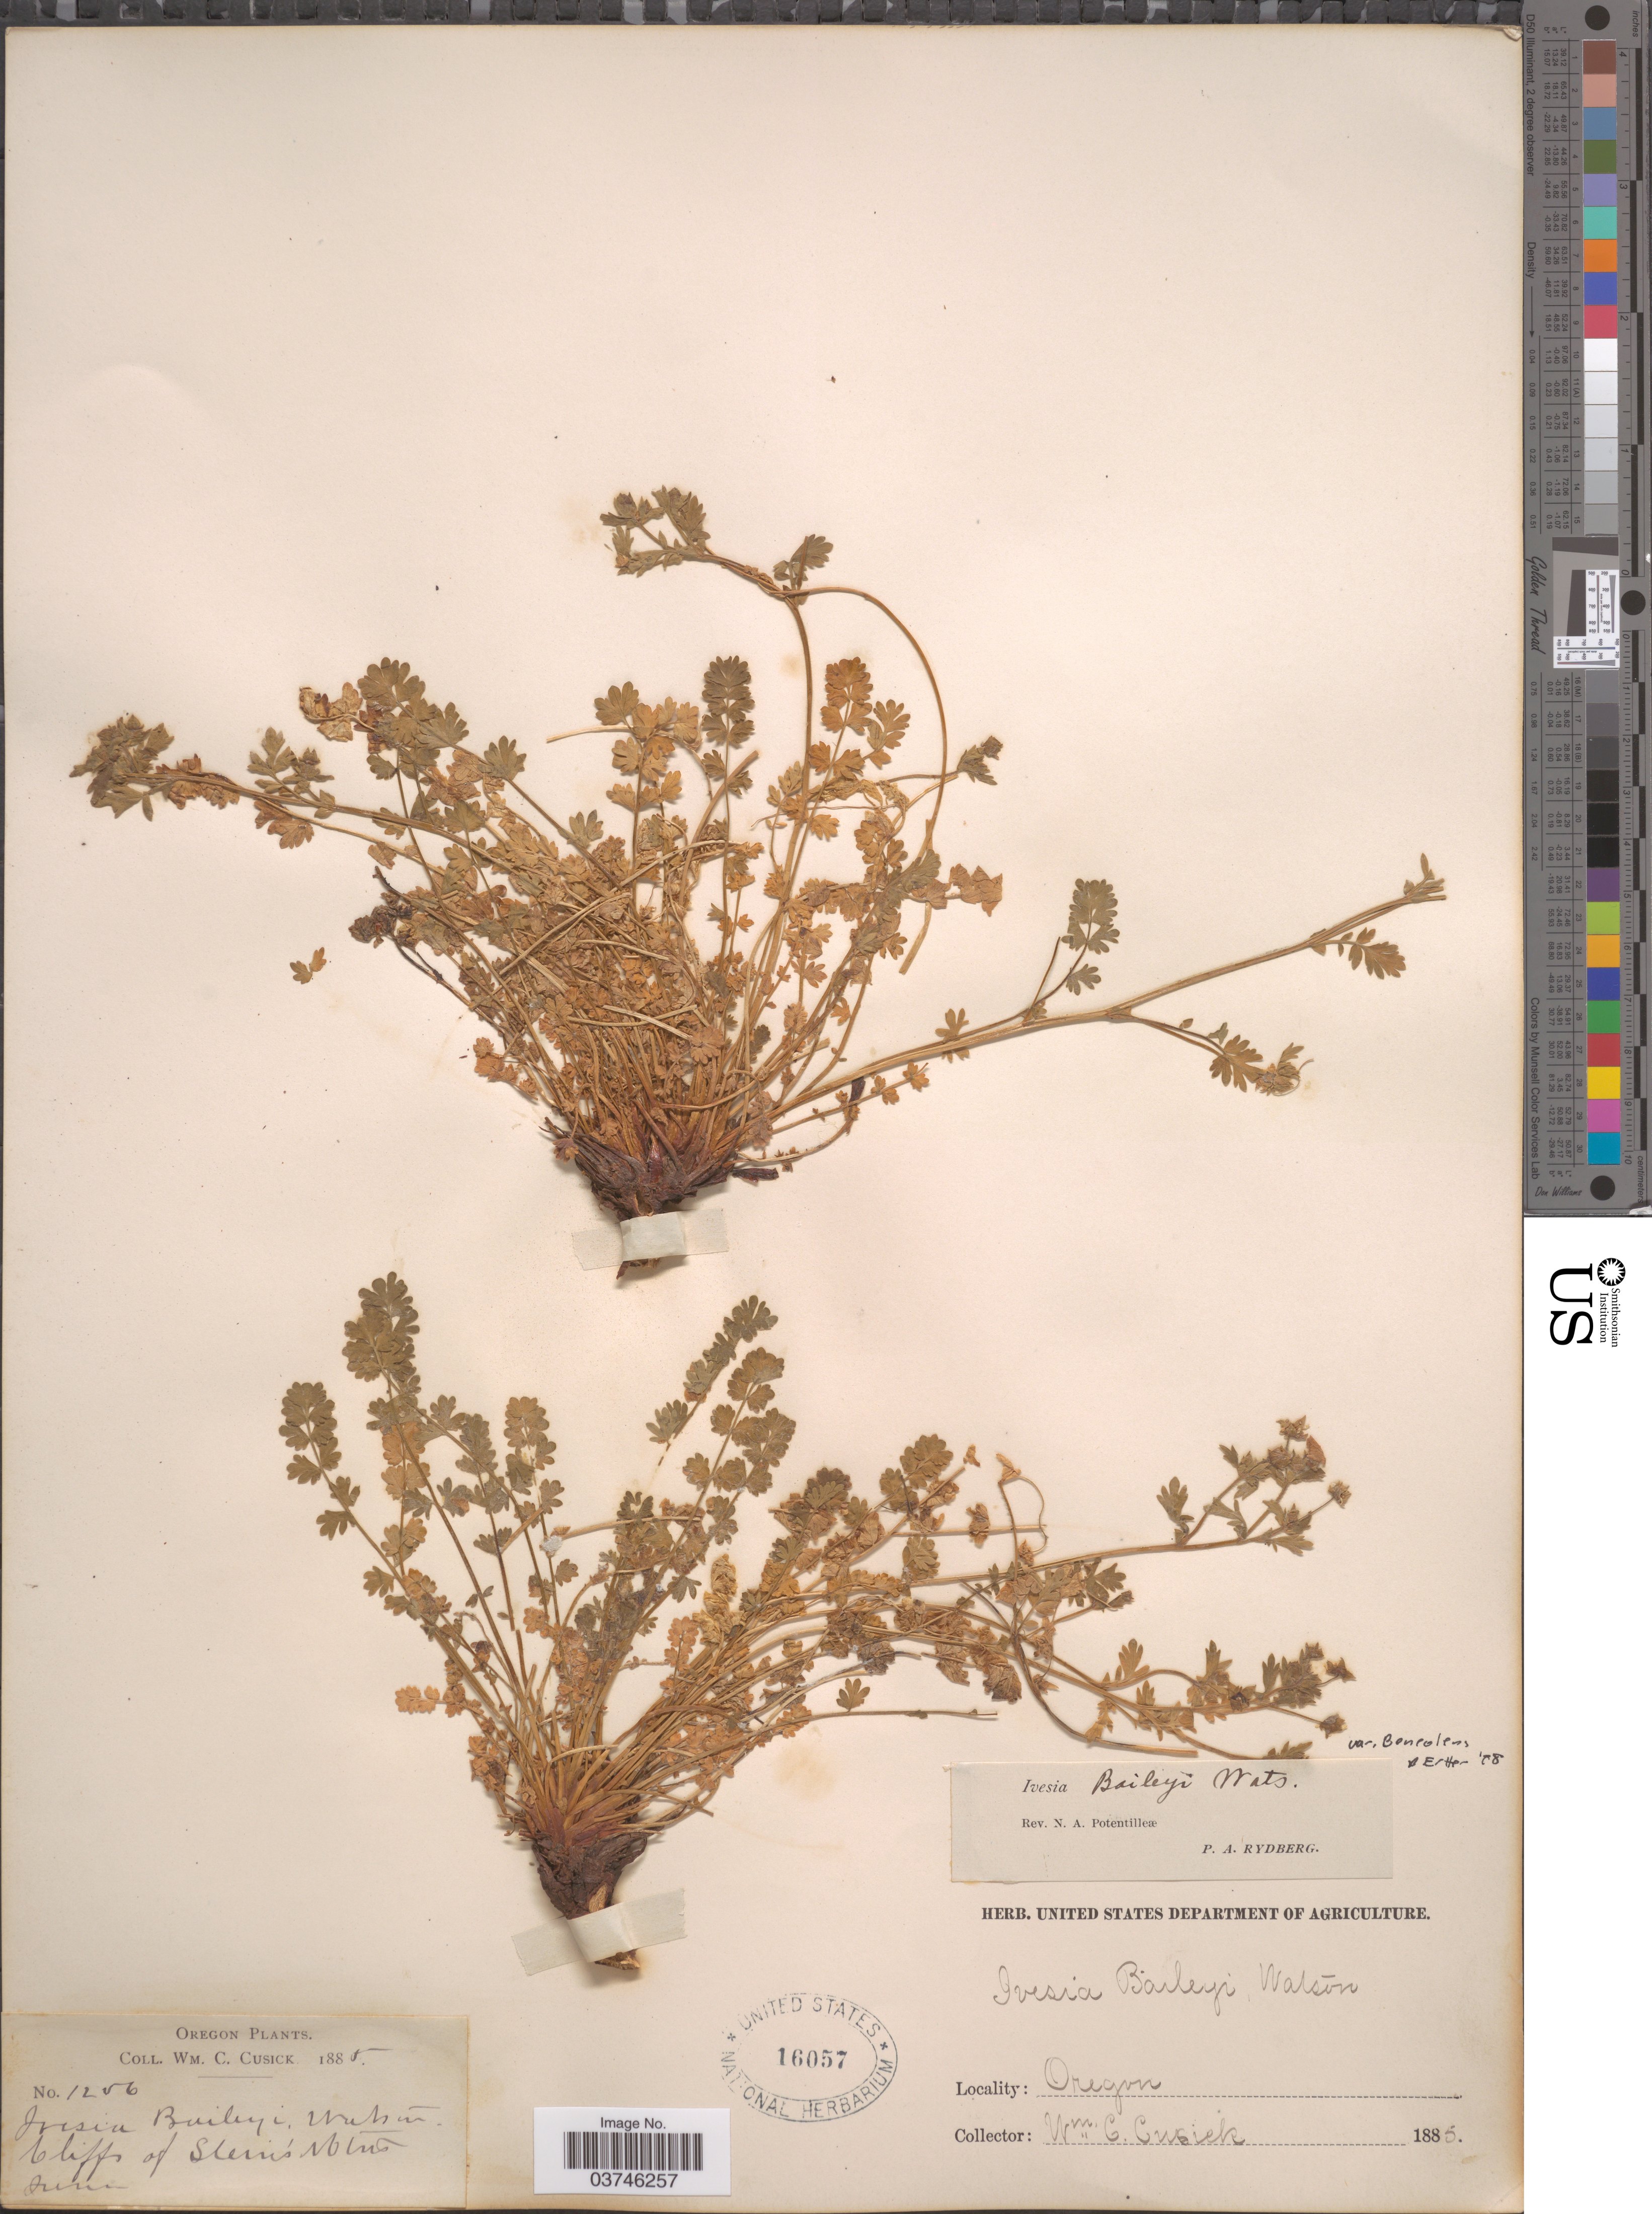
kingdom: Plantae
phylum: Tracheophyta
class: Magnoliopsida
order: Rosales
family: Rosaceae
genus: Potentilla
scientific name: Potentilla baileyi var. benolens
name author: (A. Nelson & J.F. Macbr.) Mosyakin & Shiyan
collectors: W. C. Cusick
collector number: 1256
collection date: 1885-06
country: United States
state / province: Oregon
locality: Cliffs of Steins Mtns.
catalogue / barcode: US 16057